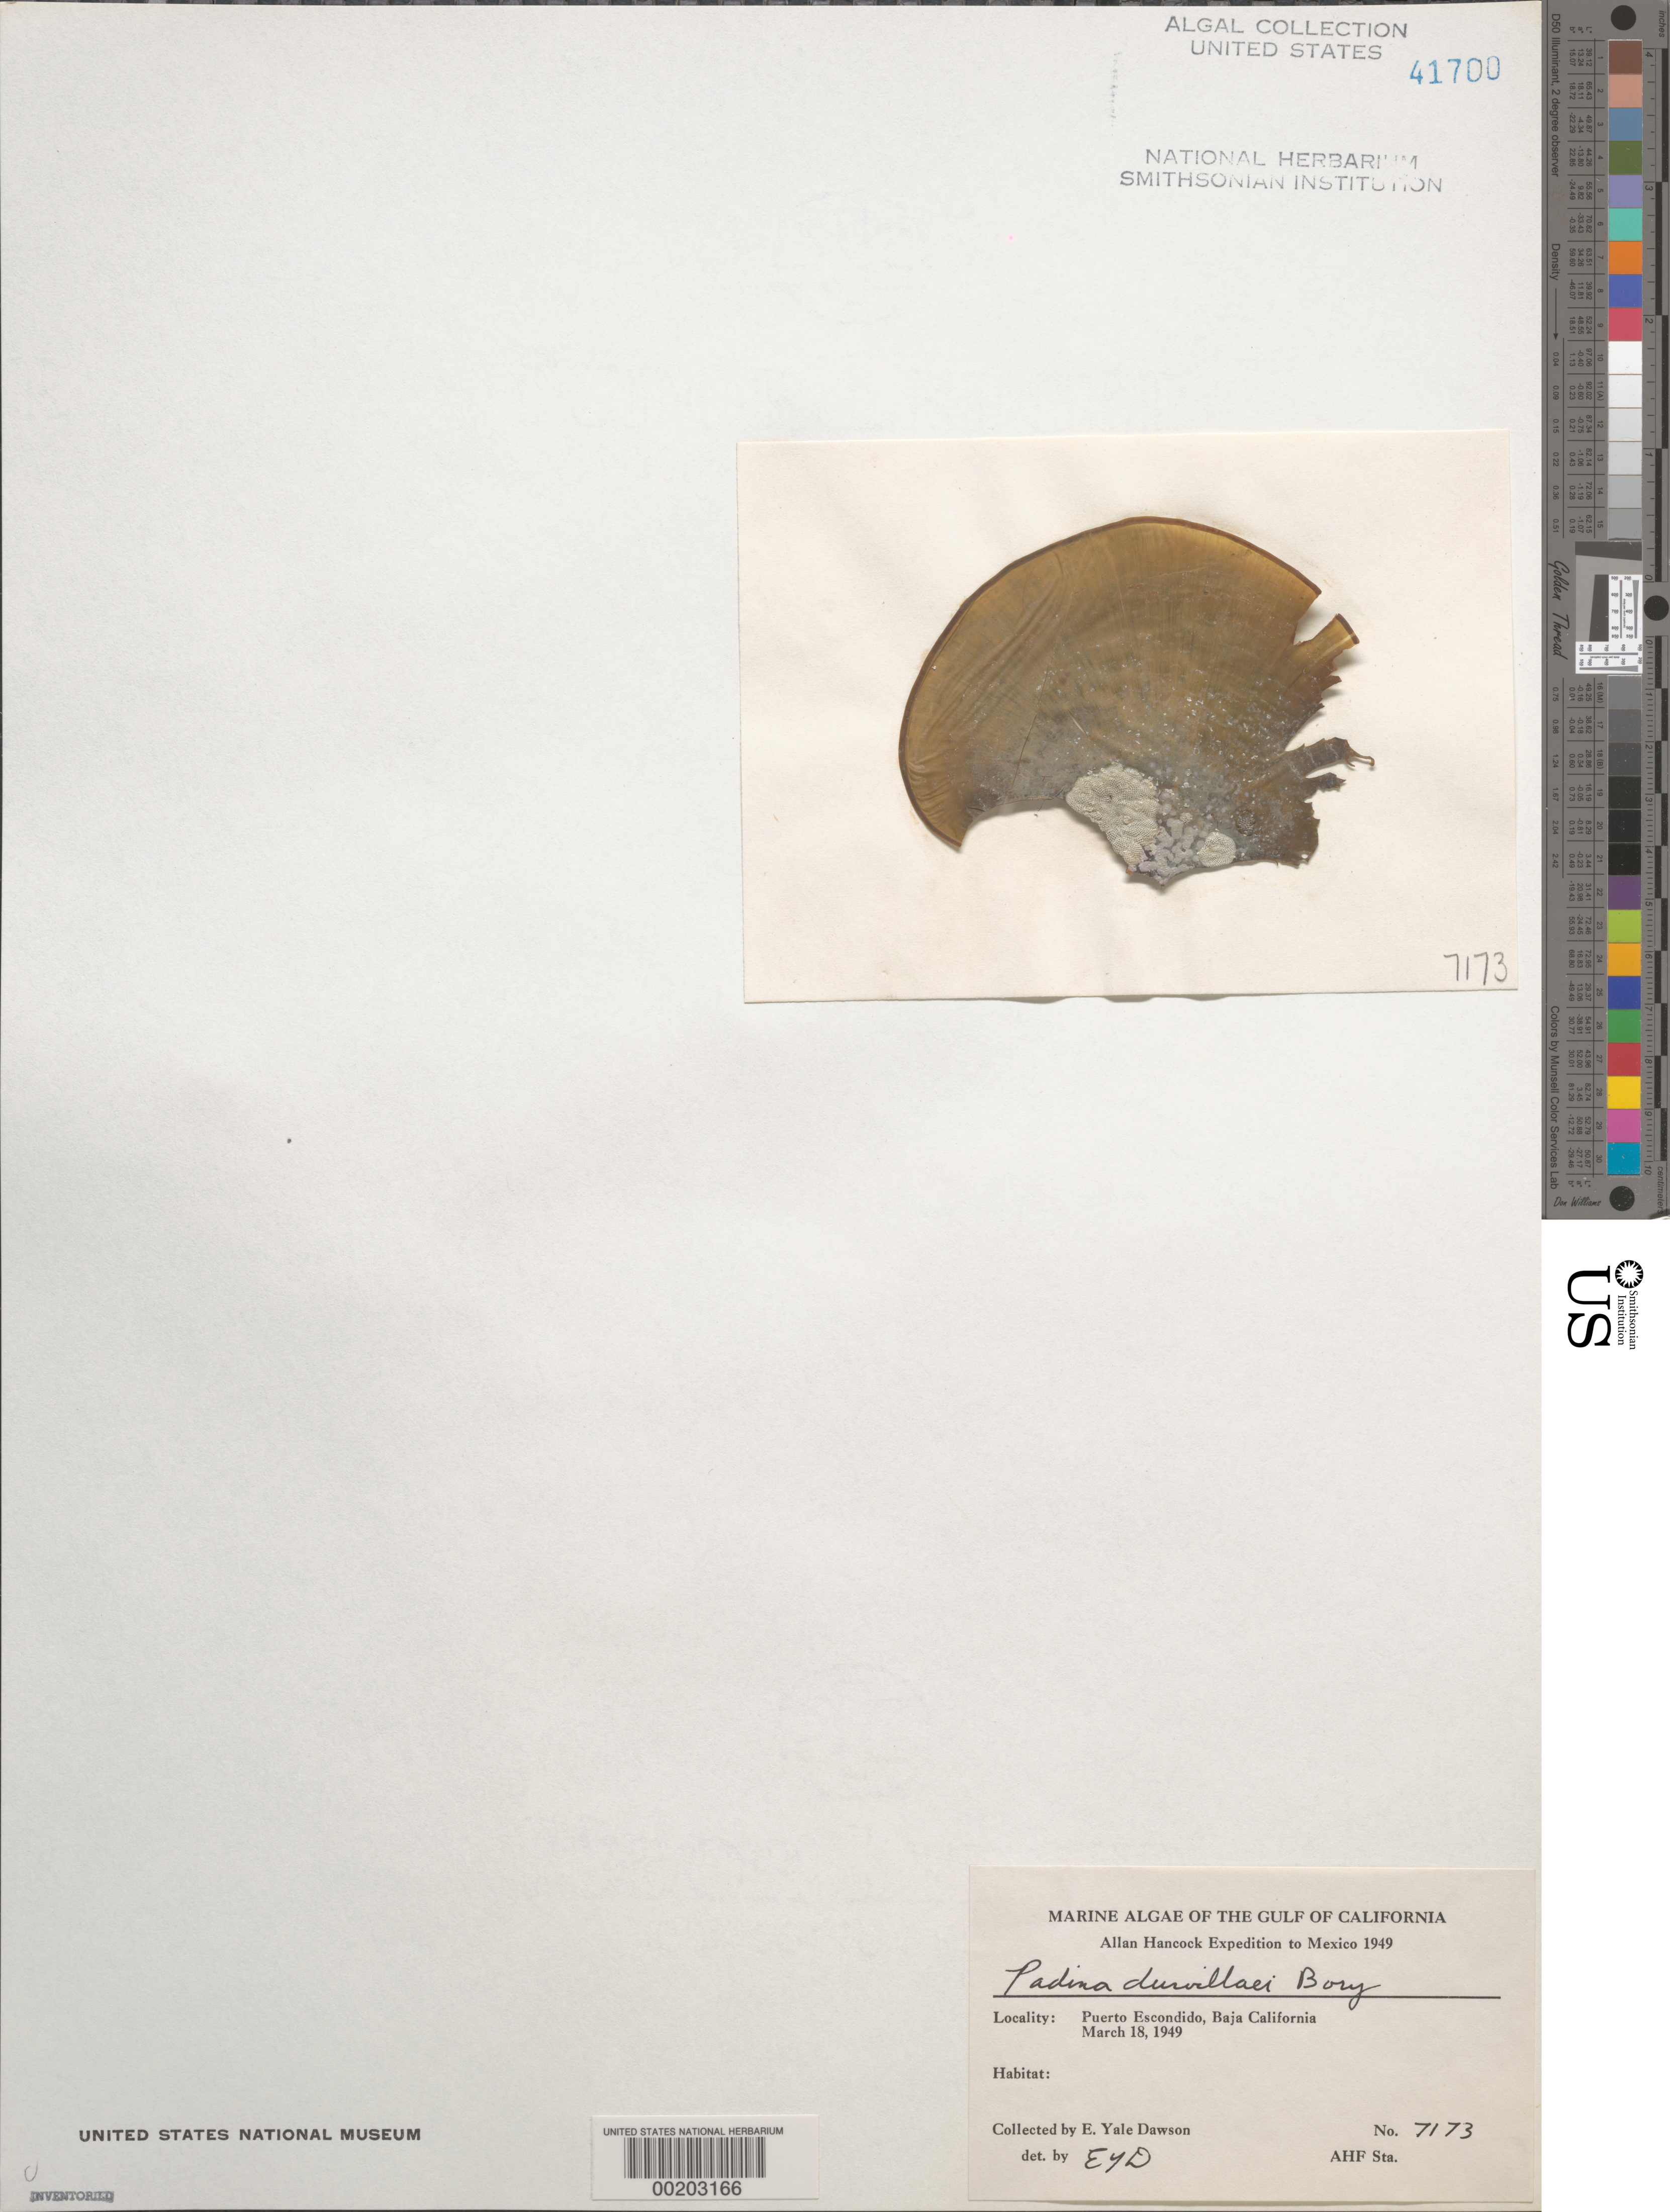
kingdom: Chromista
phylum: Ochrophyta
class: Phaeophyceae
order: Dictyotales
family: Dictyotaceae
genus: Padina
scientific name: Padina durvillaei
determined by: Dawson, E. Y.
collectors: E. Y. Dawson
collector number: EYD 7173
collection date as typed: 18 Mar 1949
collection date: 1949-03-18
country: Mexico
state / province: Baja California Sur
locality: Puerto Escondido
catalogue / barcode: US 41700